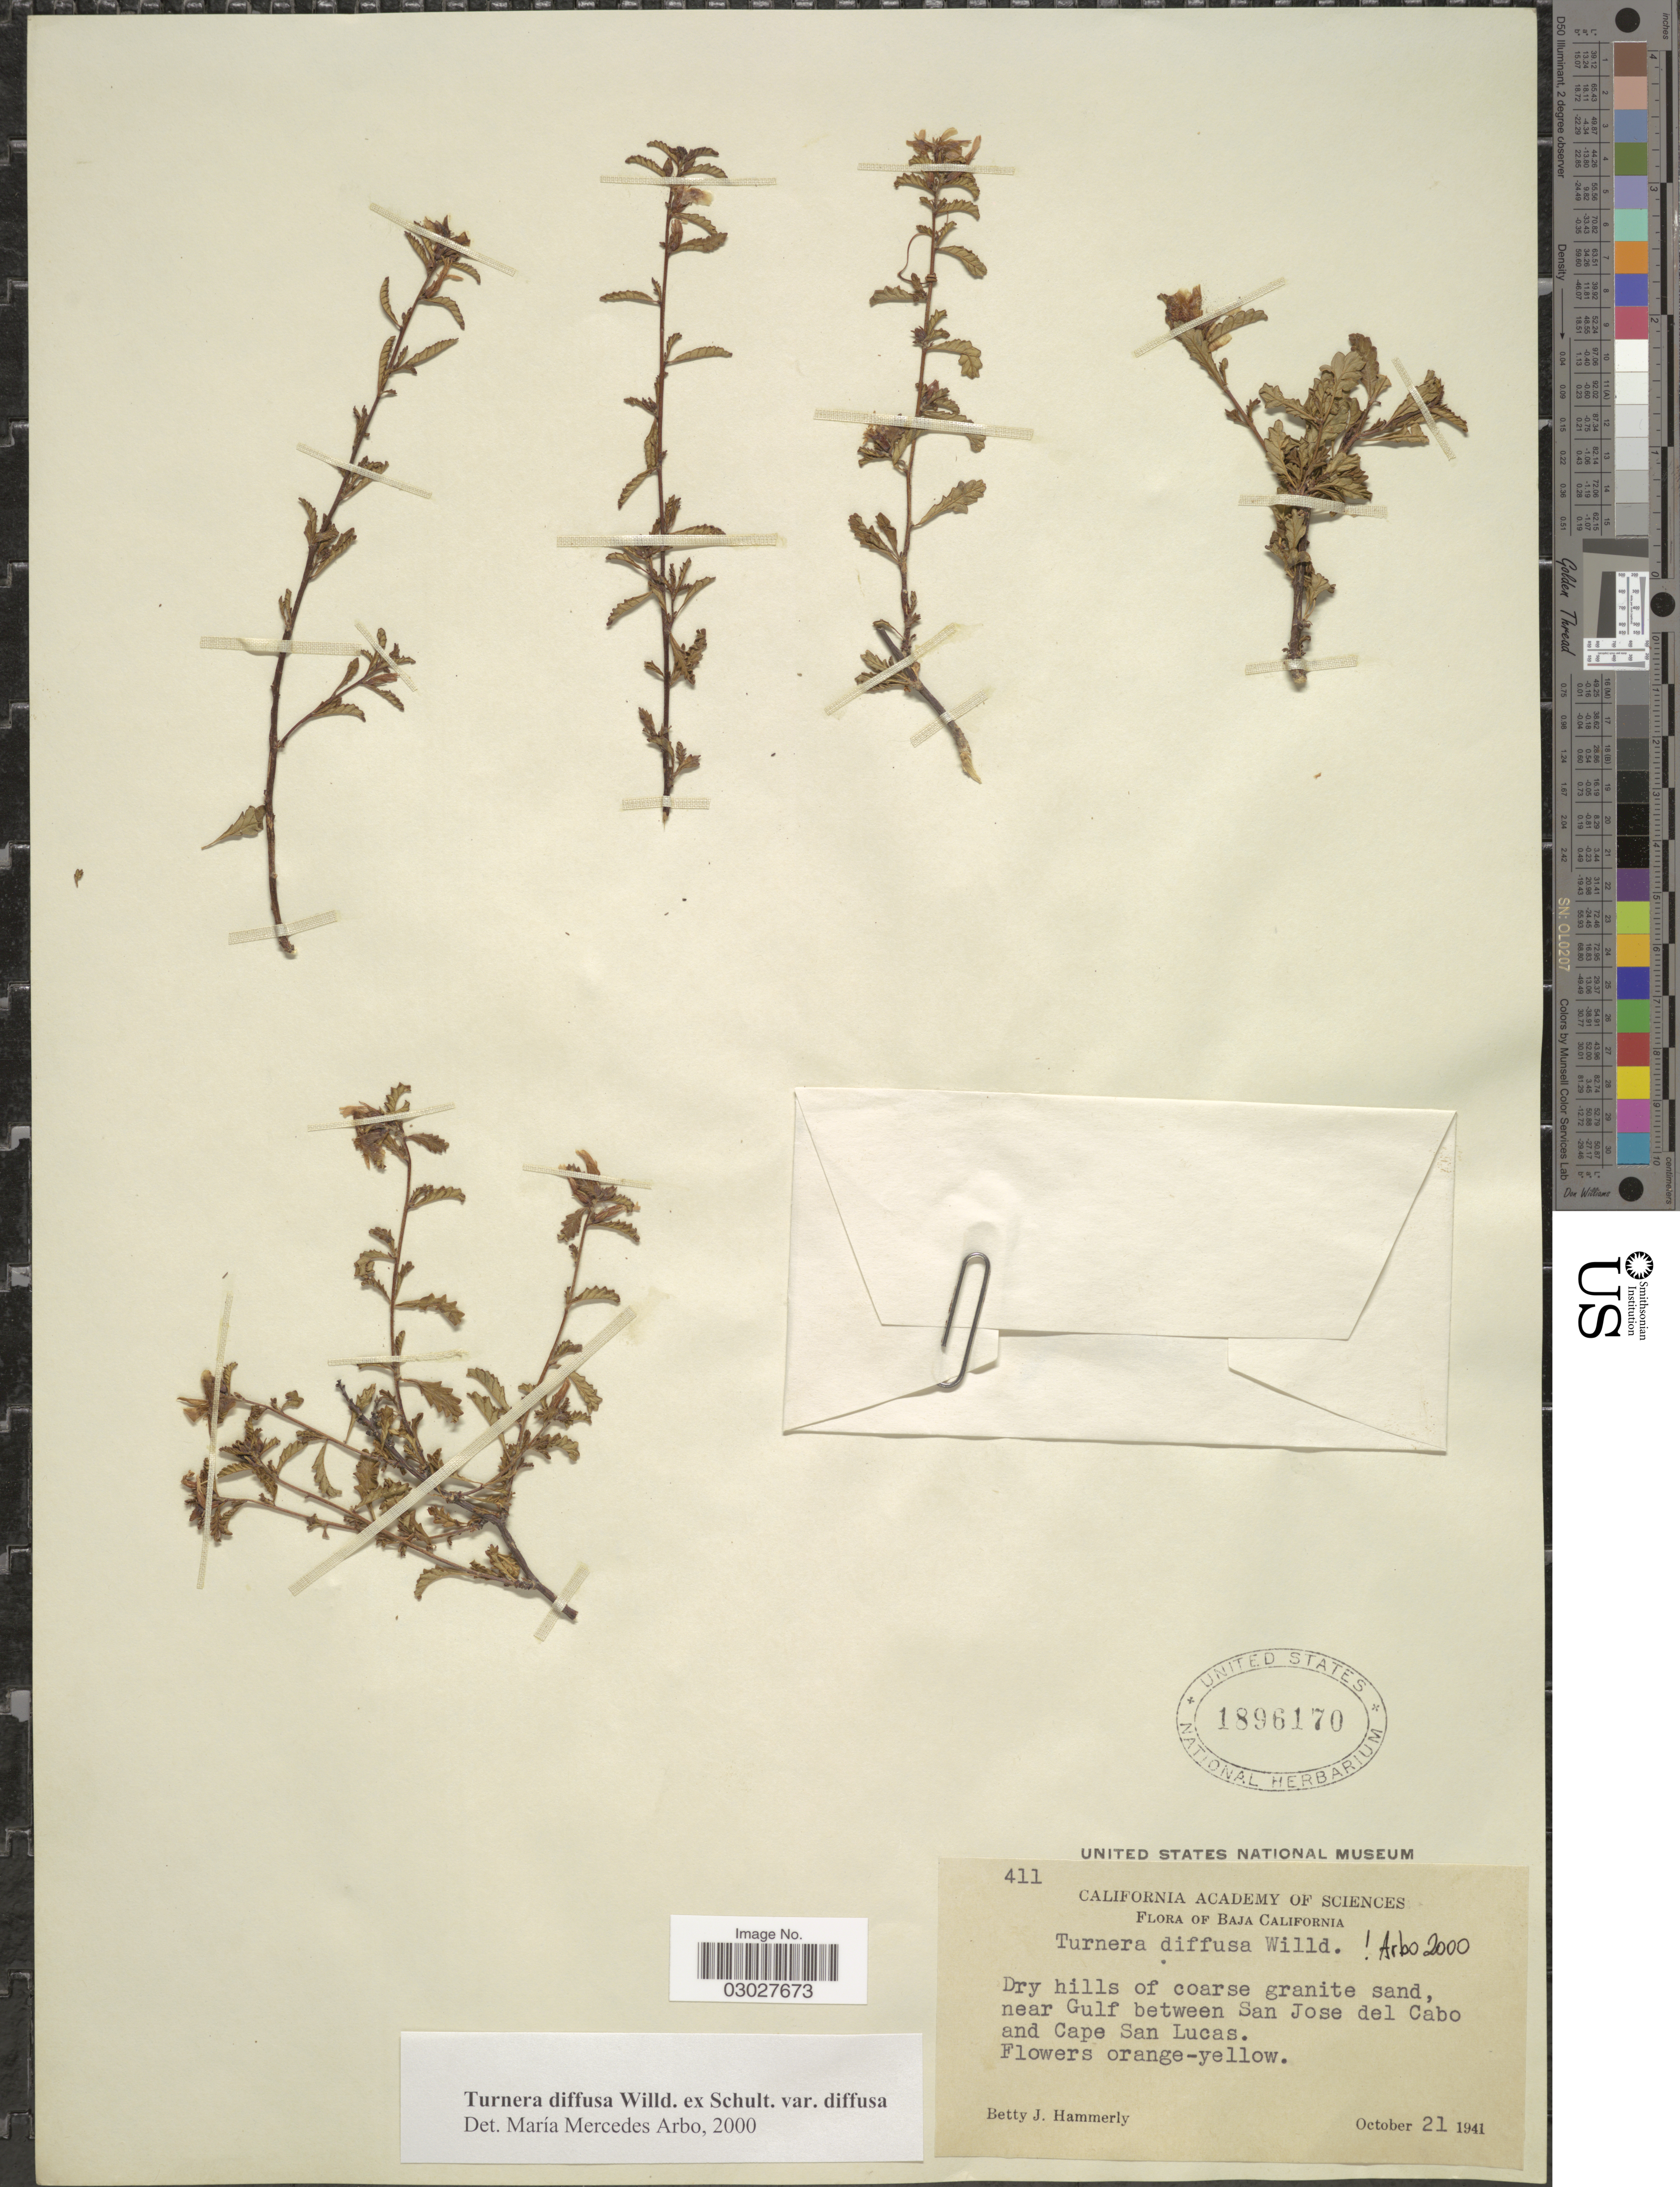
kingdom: Plantae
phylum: Tracheophyta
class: Magnoliopsida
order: Malpighiales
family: Turneraceae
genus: Turnera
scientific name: Turnera diffusa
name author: Willd. ex Schult.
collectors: B. J. Hammerly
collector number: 411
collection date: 1941-10-21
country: Mexico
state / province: Baja California Sur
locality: Near Gulf between San Jose del Cabo and Cape San Lucas.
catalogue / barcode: US 1896170